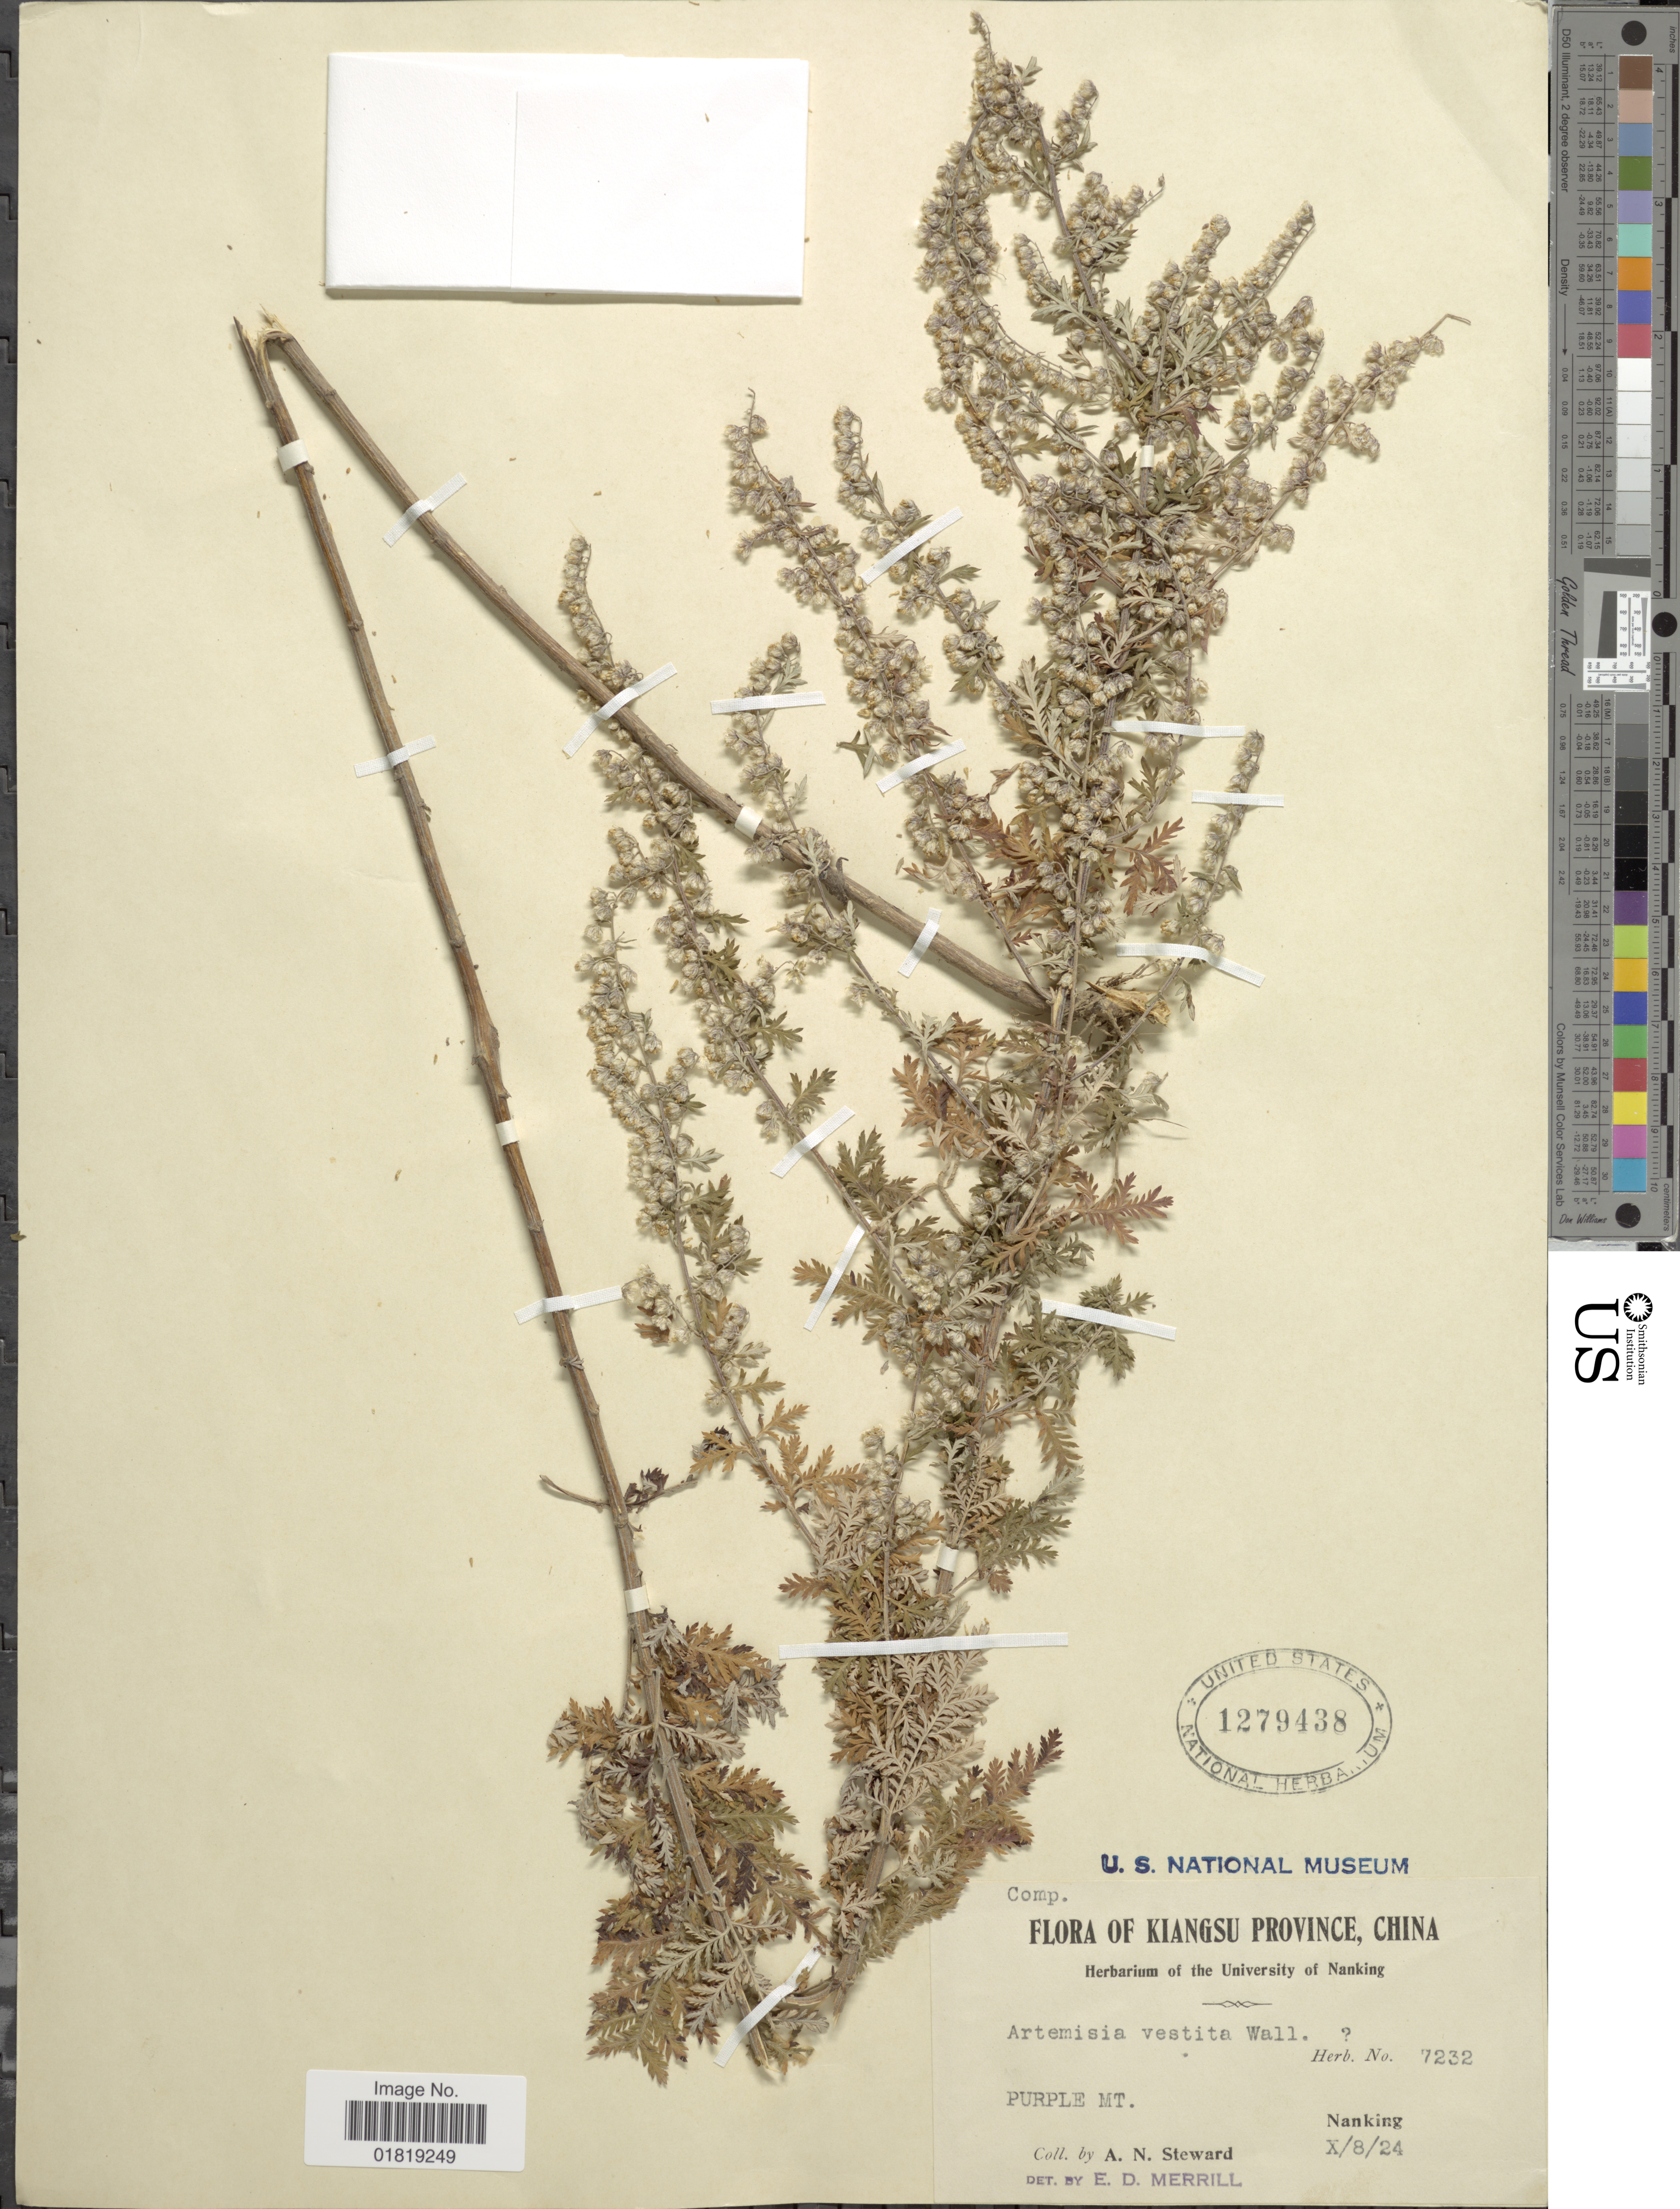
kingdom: Plantae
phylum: Tracheophyta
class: Magnoliopsida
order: Asterales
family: Asteraceae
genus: Artemisia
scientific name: Artemisia vestita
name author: Wall. ex Besser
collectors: A. N. Steward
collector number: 7232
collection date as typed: Transcribed d/m/y: 8/10/24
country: China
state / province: Jiangsu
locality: Kiangsu Province, Purple Mt.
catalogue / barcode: US 1279438